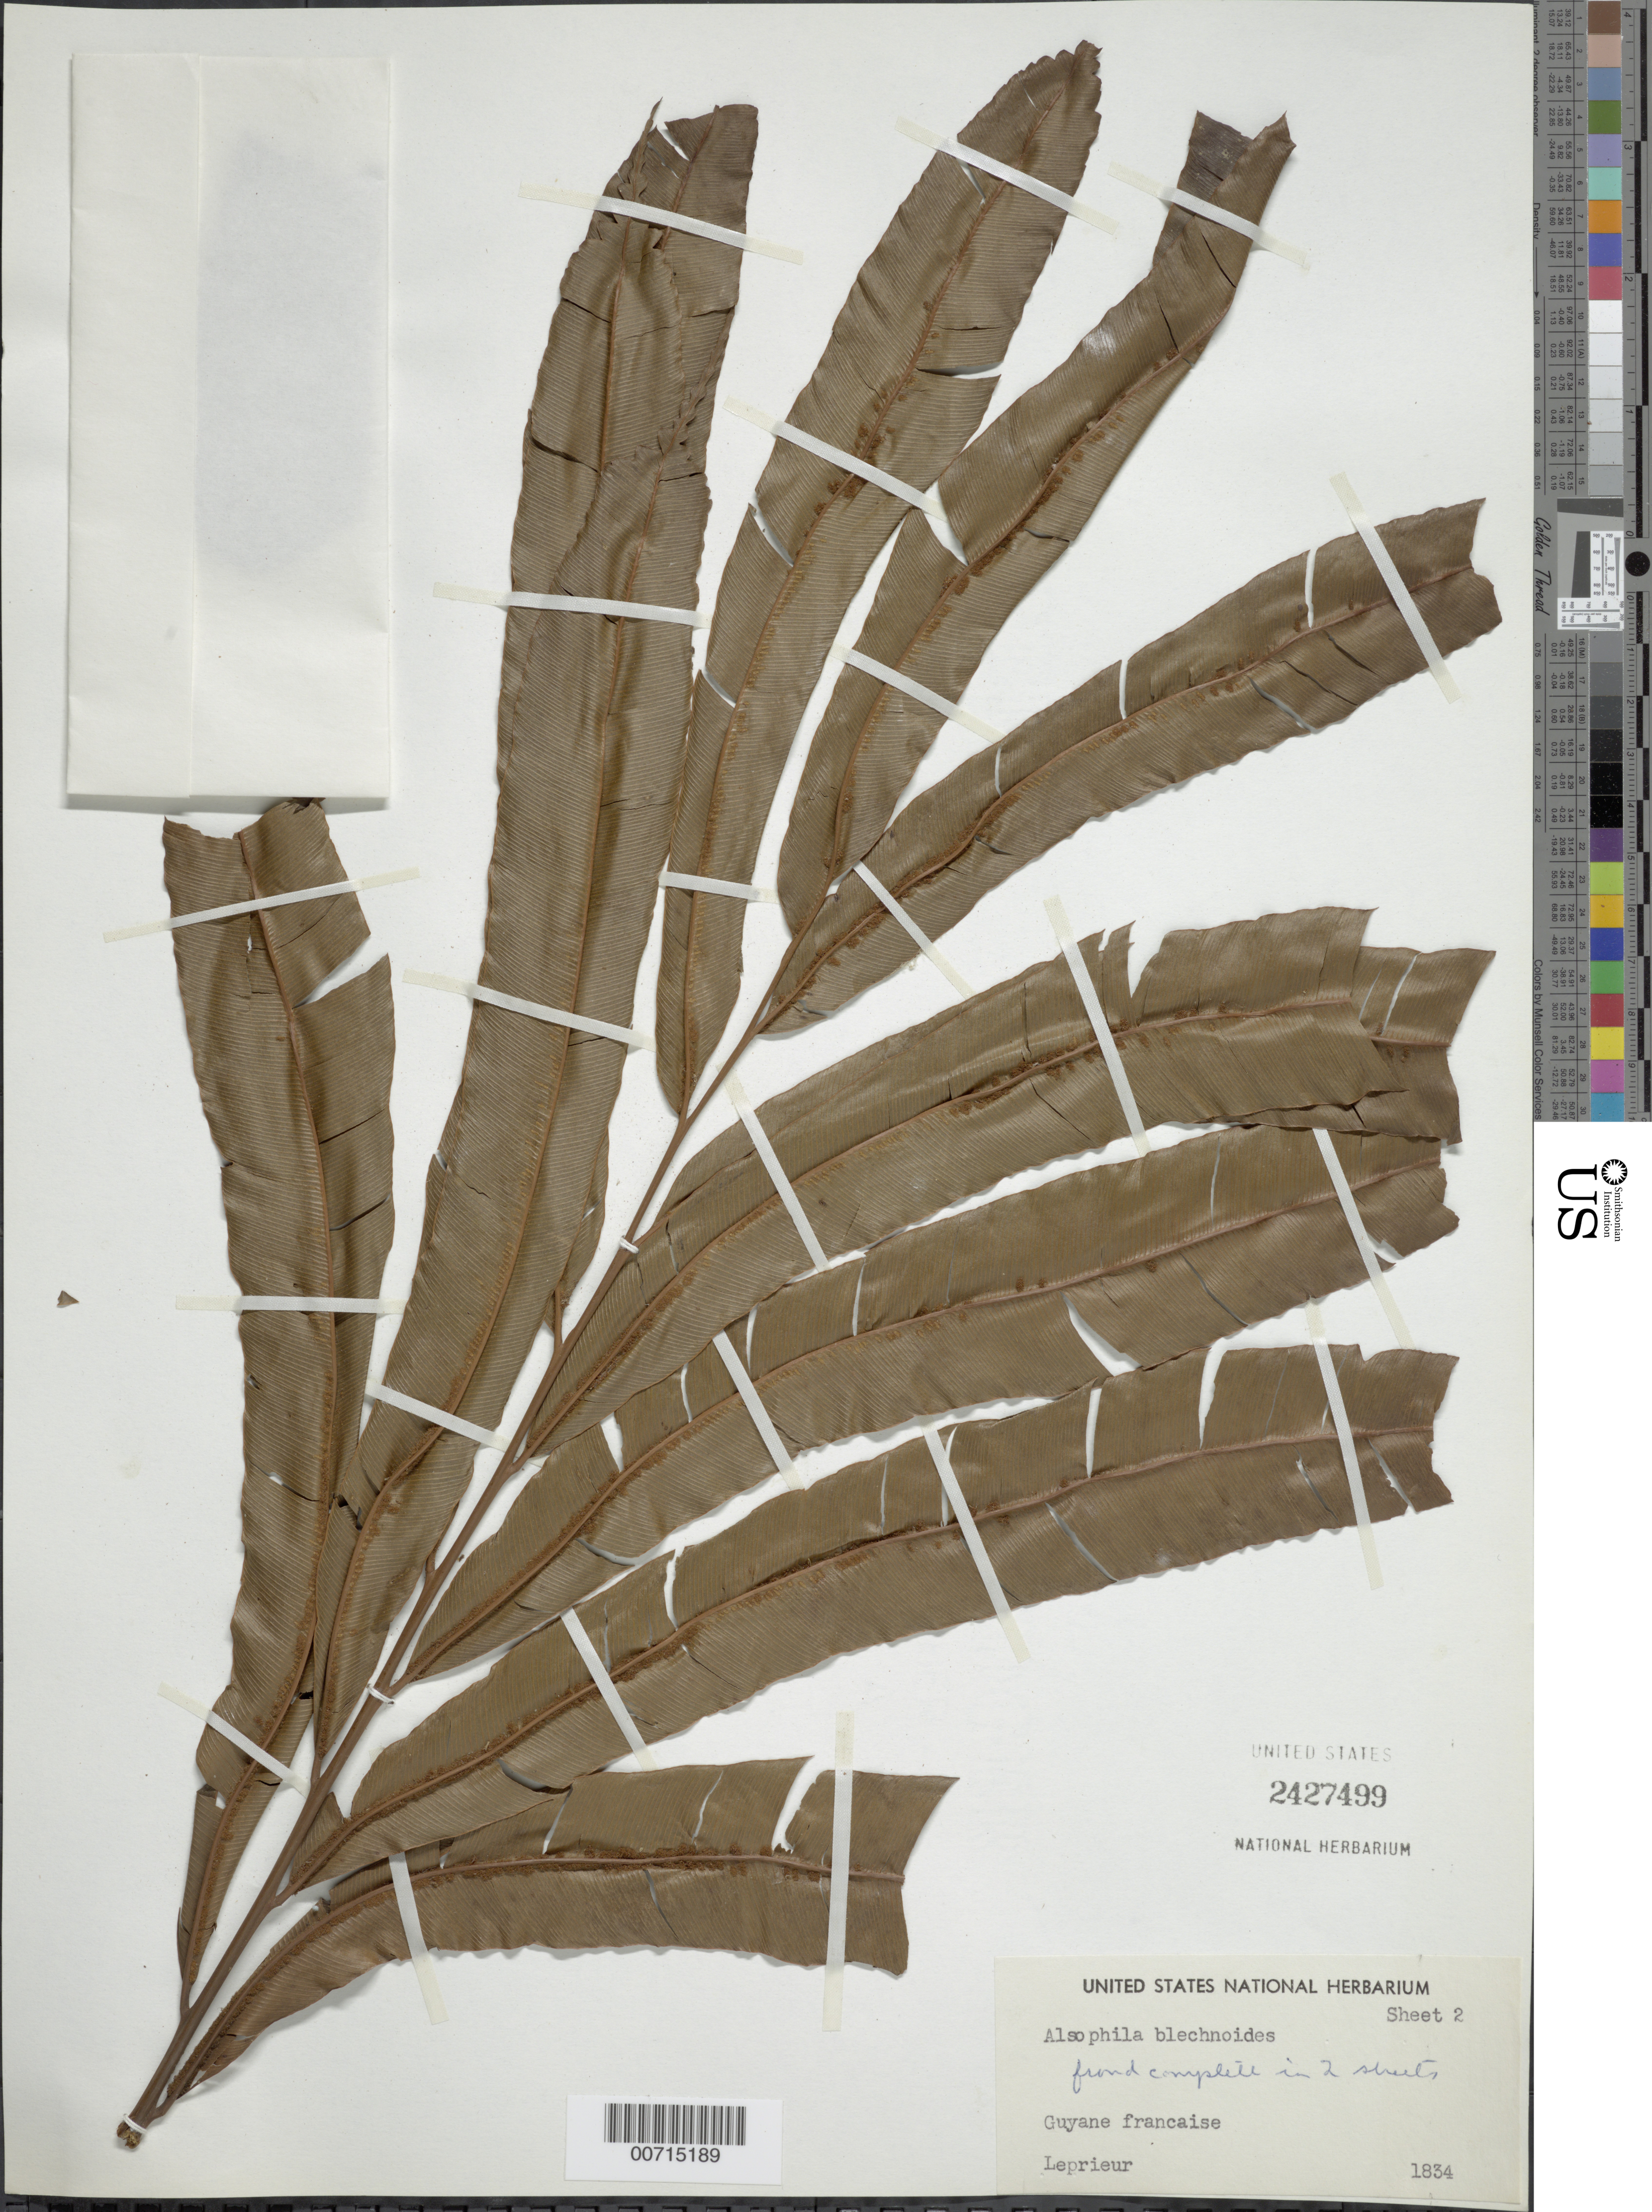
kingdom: Plantae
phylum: Tracheophyta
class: Polypodiopsida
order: Cyatheales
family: Metaxyaceae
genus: Metaxya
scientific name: Metaxya rostrata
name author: (Kunth) C. Presl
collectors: F. M. R. Leprieur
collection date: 1834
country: French Guiana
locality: Guyane francaise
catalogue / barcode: US 2427499